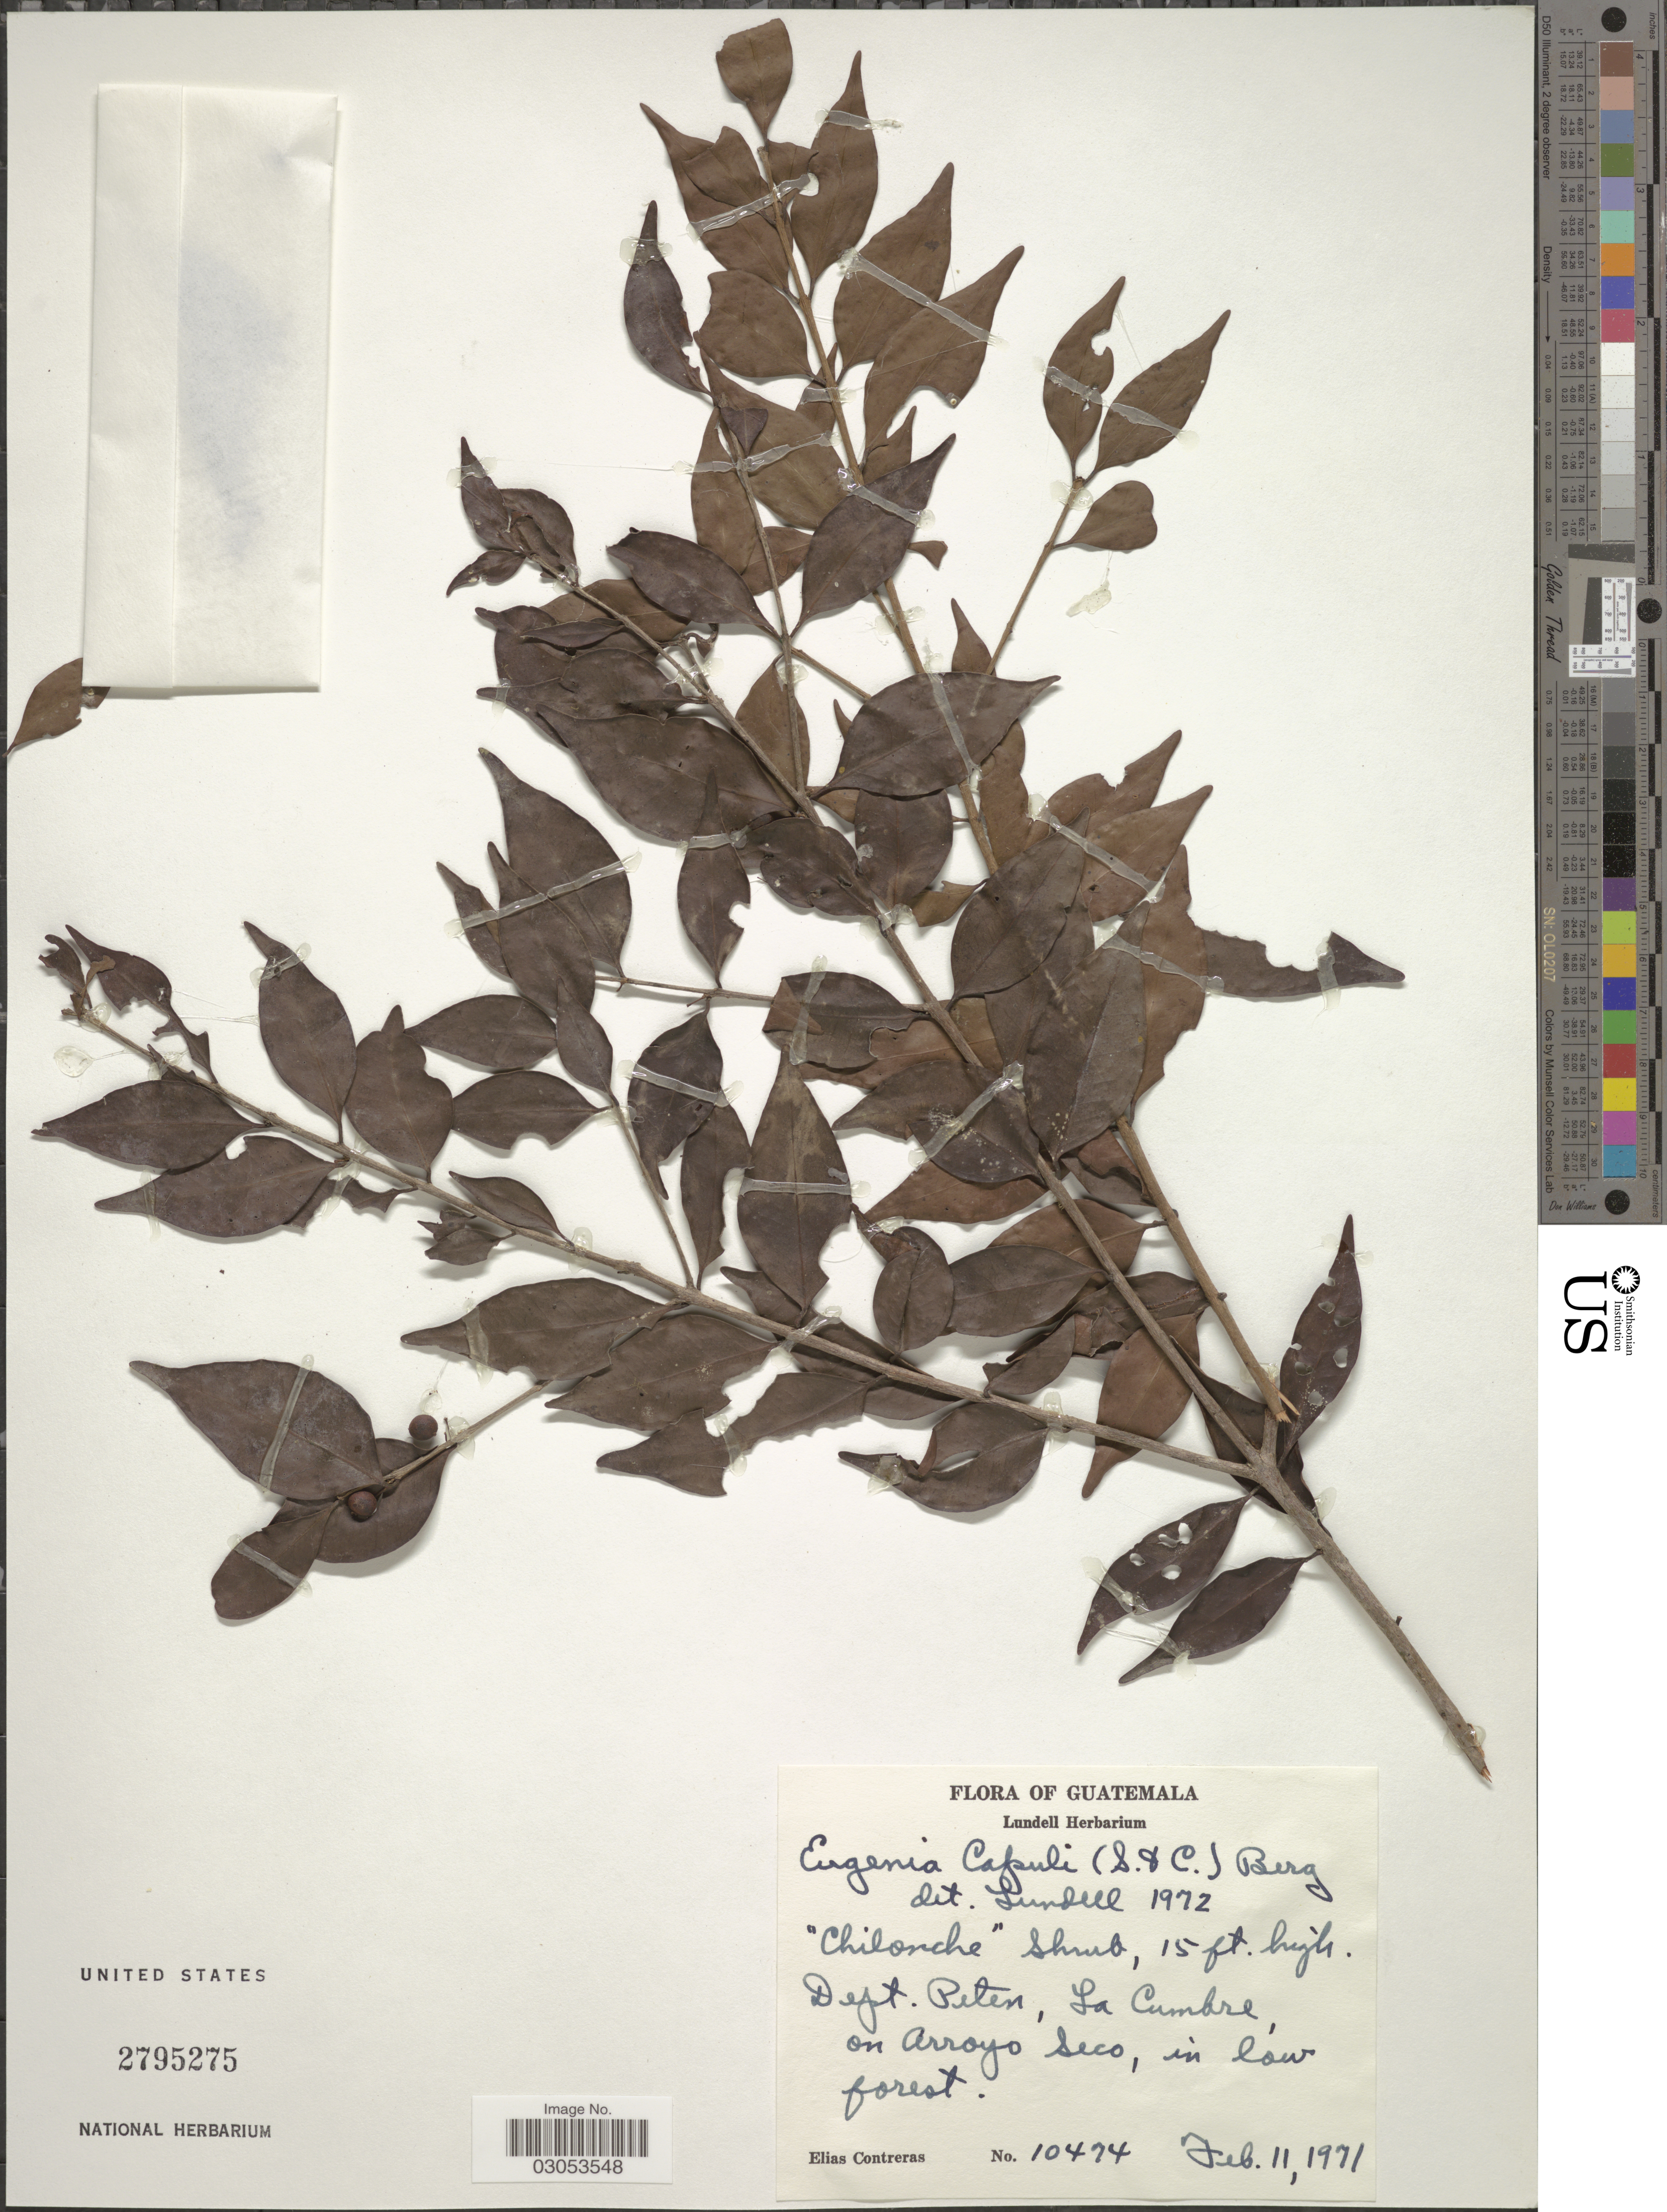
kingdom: Plantae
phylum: Tracheophyta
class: Magnoliopsida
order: Myrtales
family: Myrtaceae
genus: Eugenia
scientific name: Eugenia capuli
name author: (Schltdl. & Cham.) Hook. & Arn.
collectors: E. Contreras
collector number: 10474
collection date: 1971-02-11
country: Guatemala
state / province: El Petén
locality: Dept. Peten, La Cumbre, on Arroyo Seco, in low forest.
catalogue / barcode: US 2795275